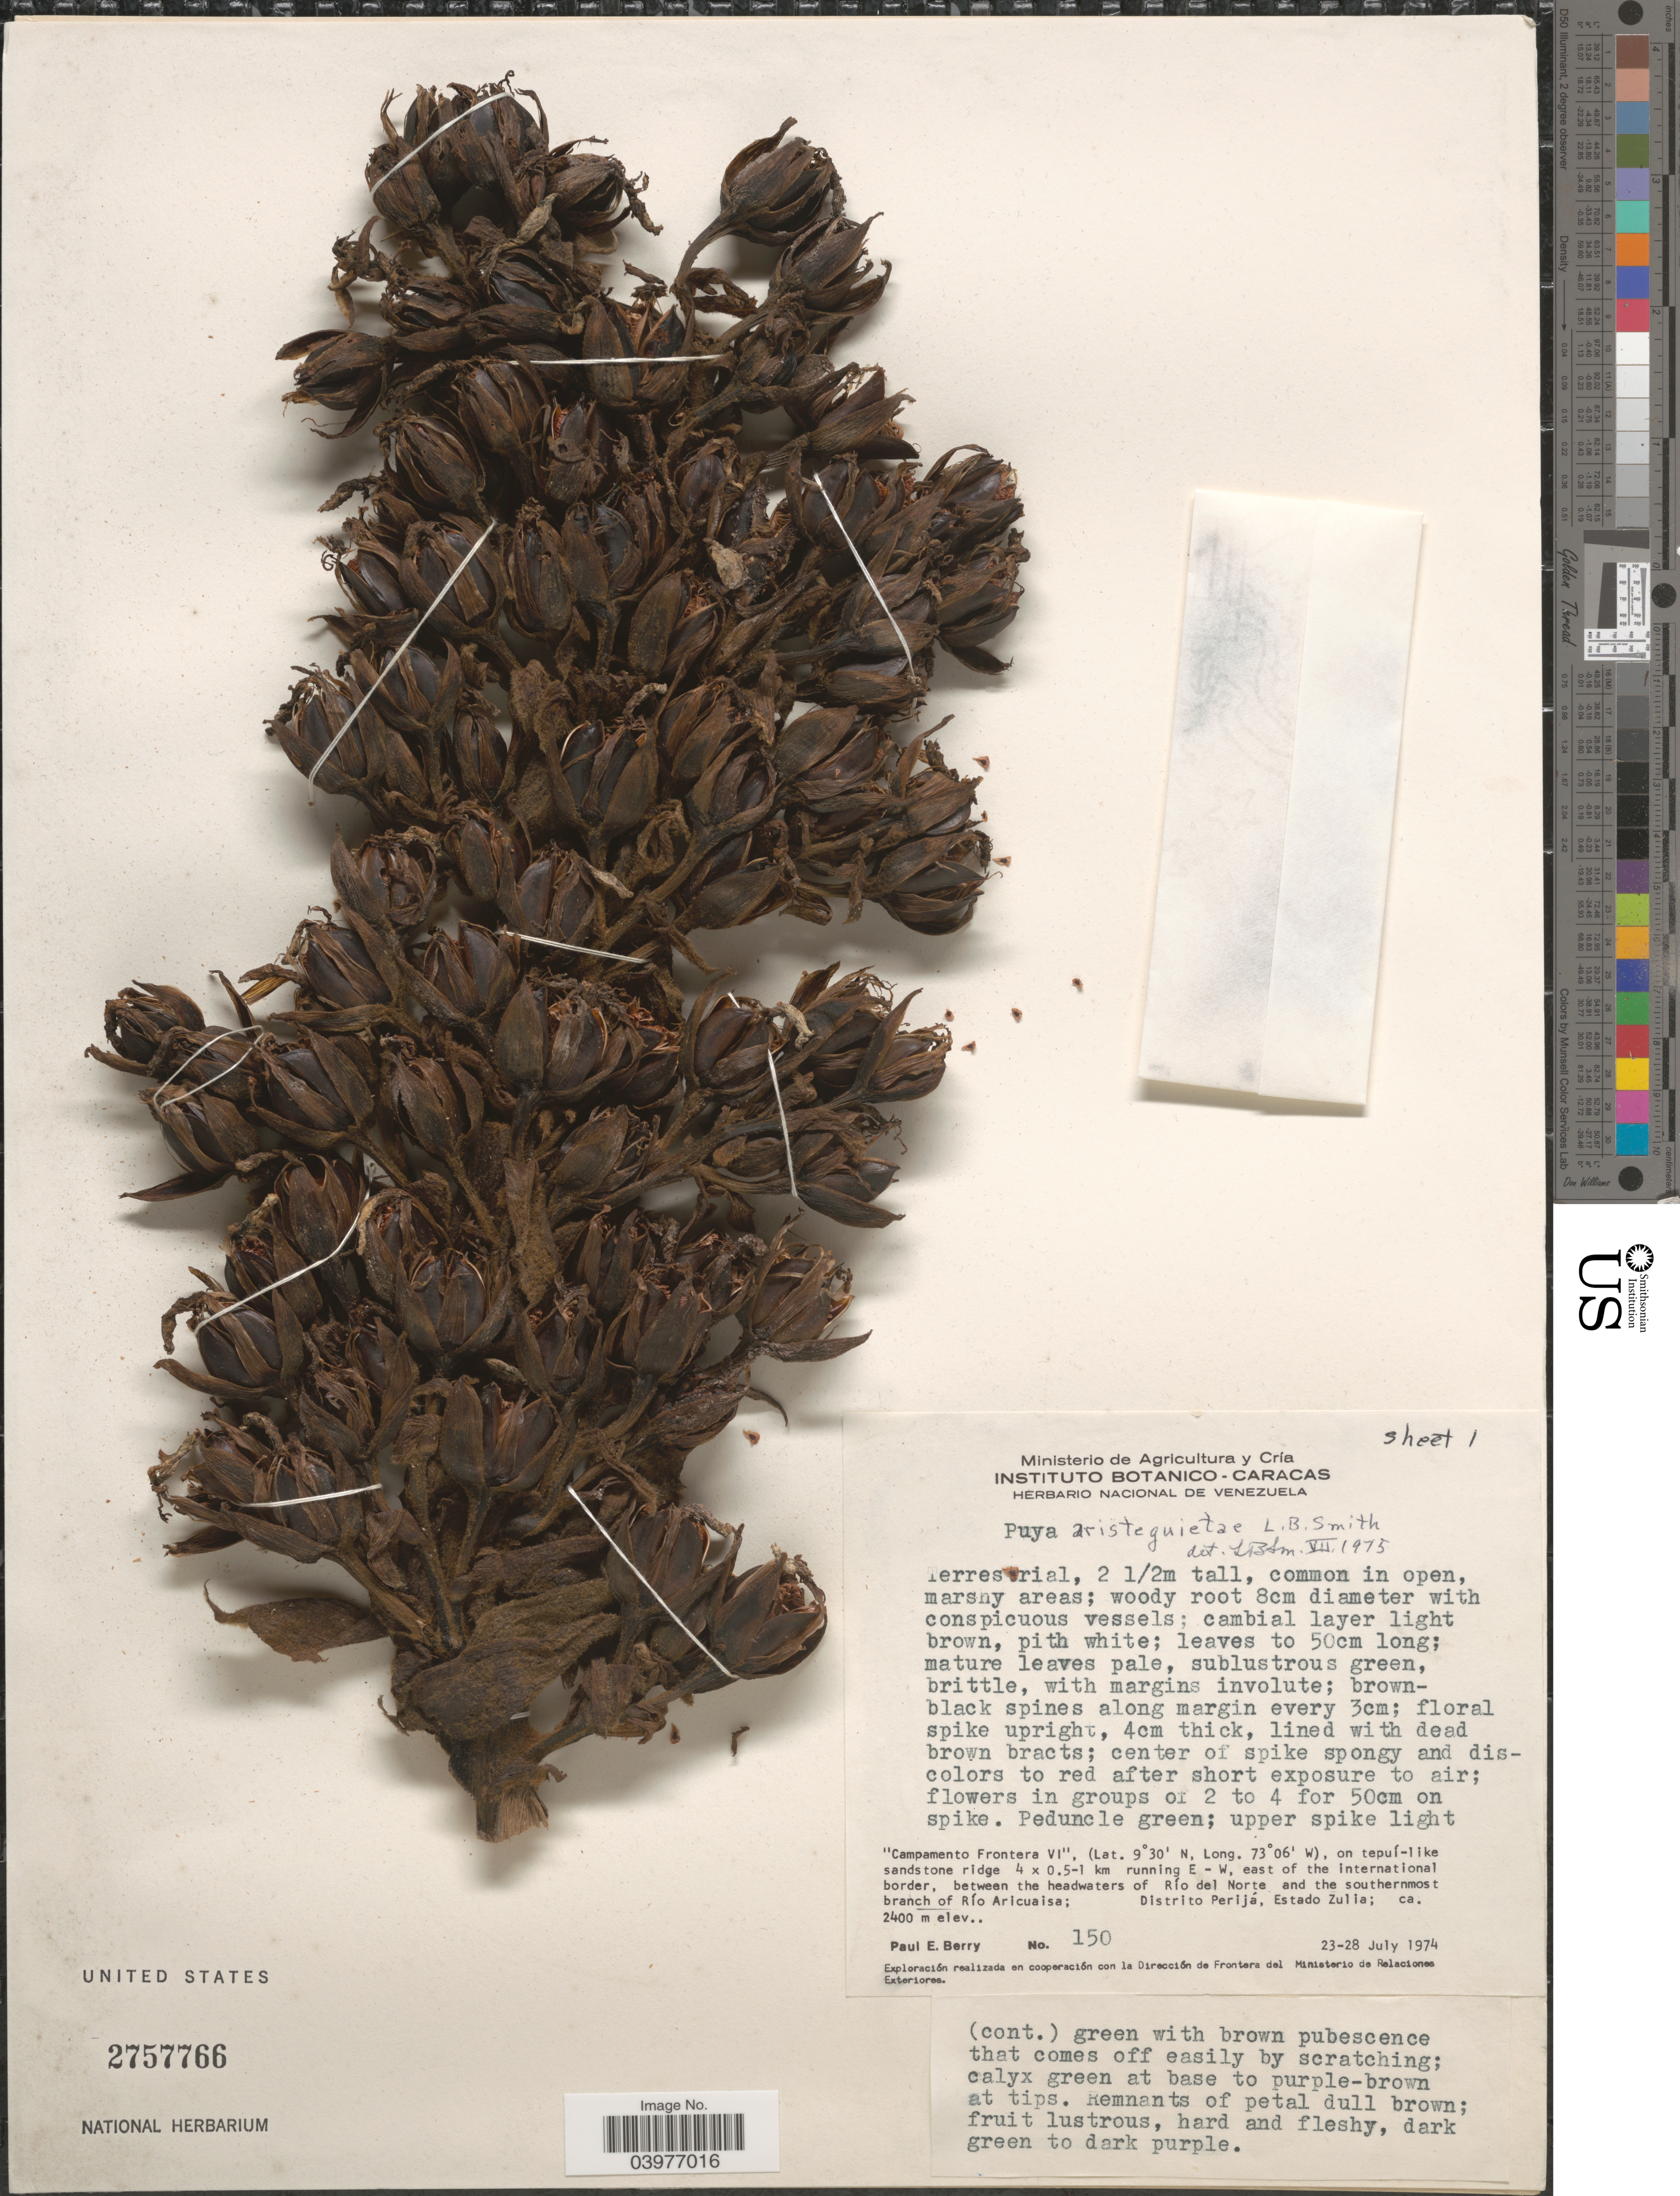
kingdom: Plantae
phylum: Tracheophyta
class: Liliopsida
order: Poales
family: Bromeliaceae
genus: Puya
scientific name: Puya aristeguietae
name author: L.B. Sm.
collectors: P. E. Berry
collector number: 150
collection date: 1974-07-23/1974-07-28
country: Venezuela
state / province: Zulia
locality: Campamento Frontera VII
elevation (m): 2400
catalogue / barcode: US 2757766